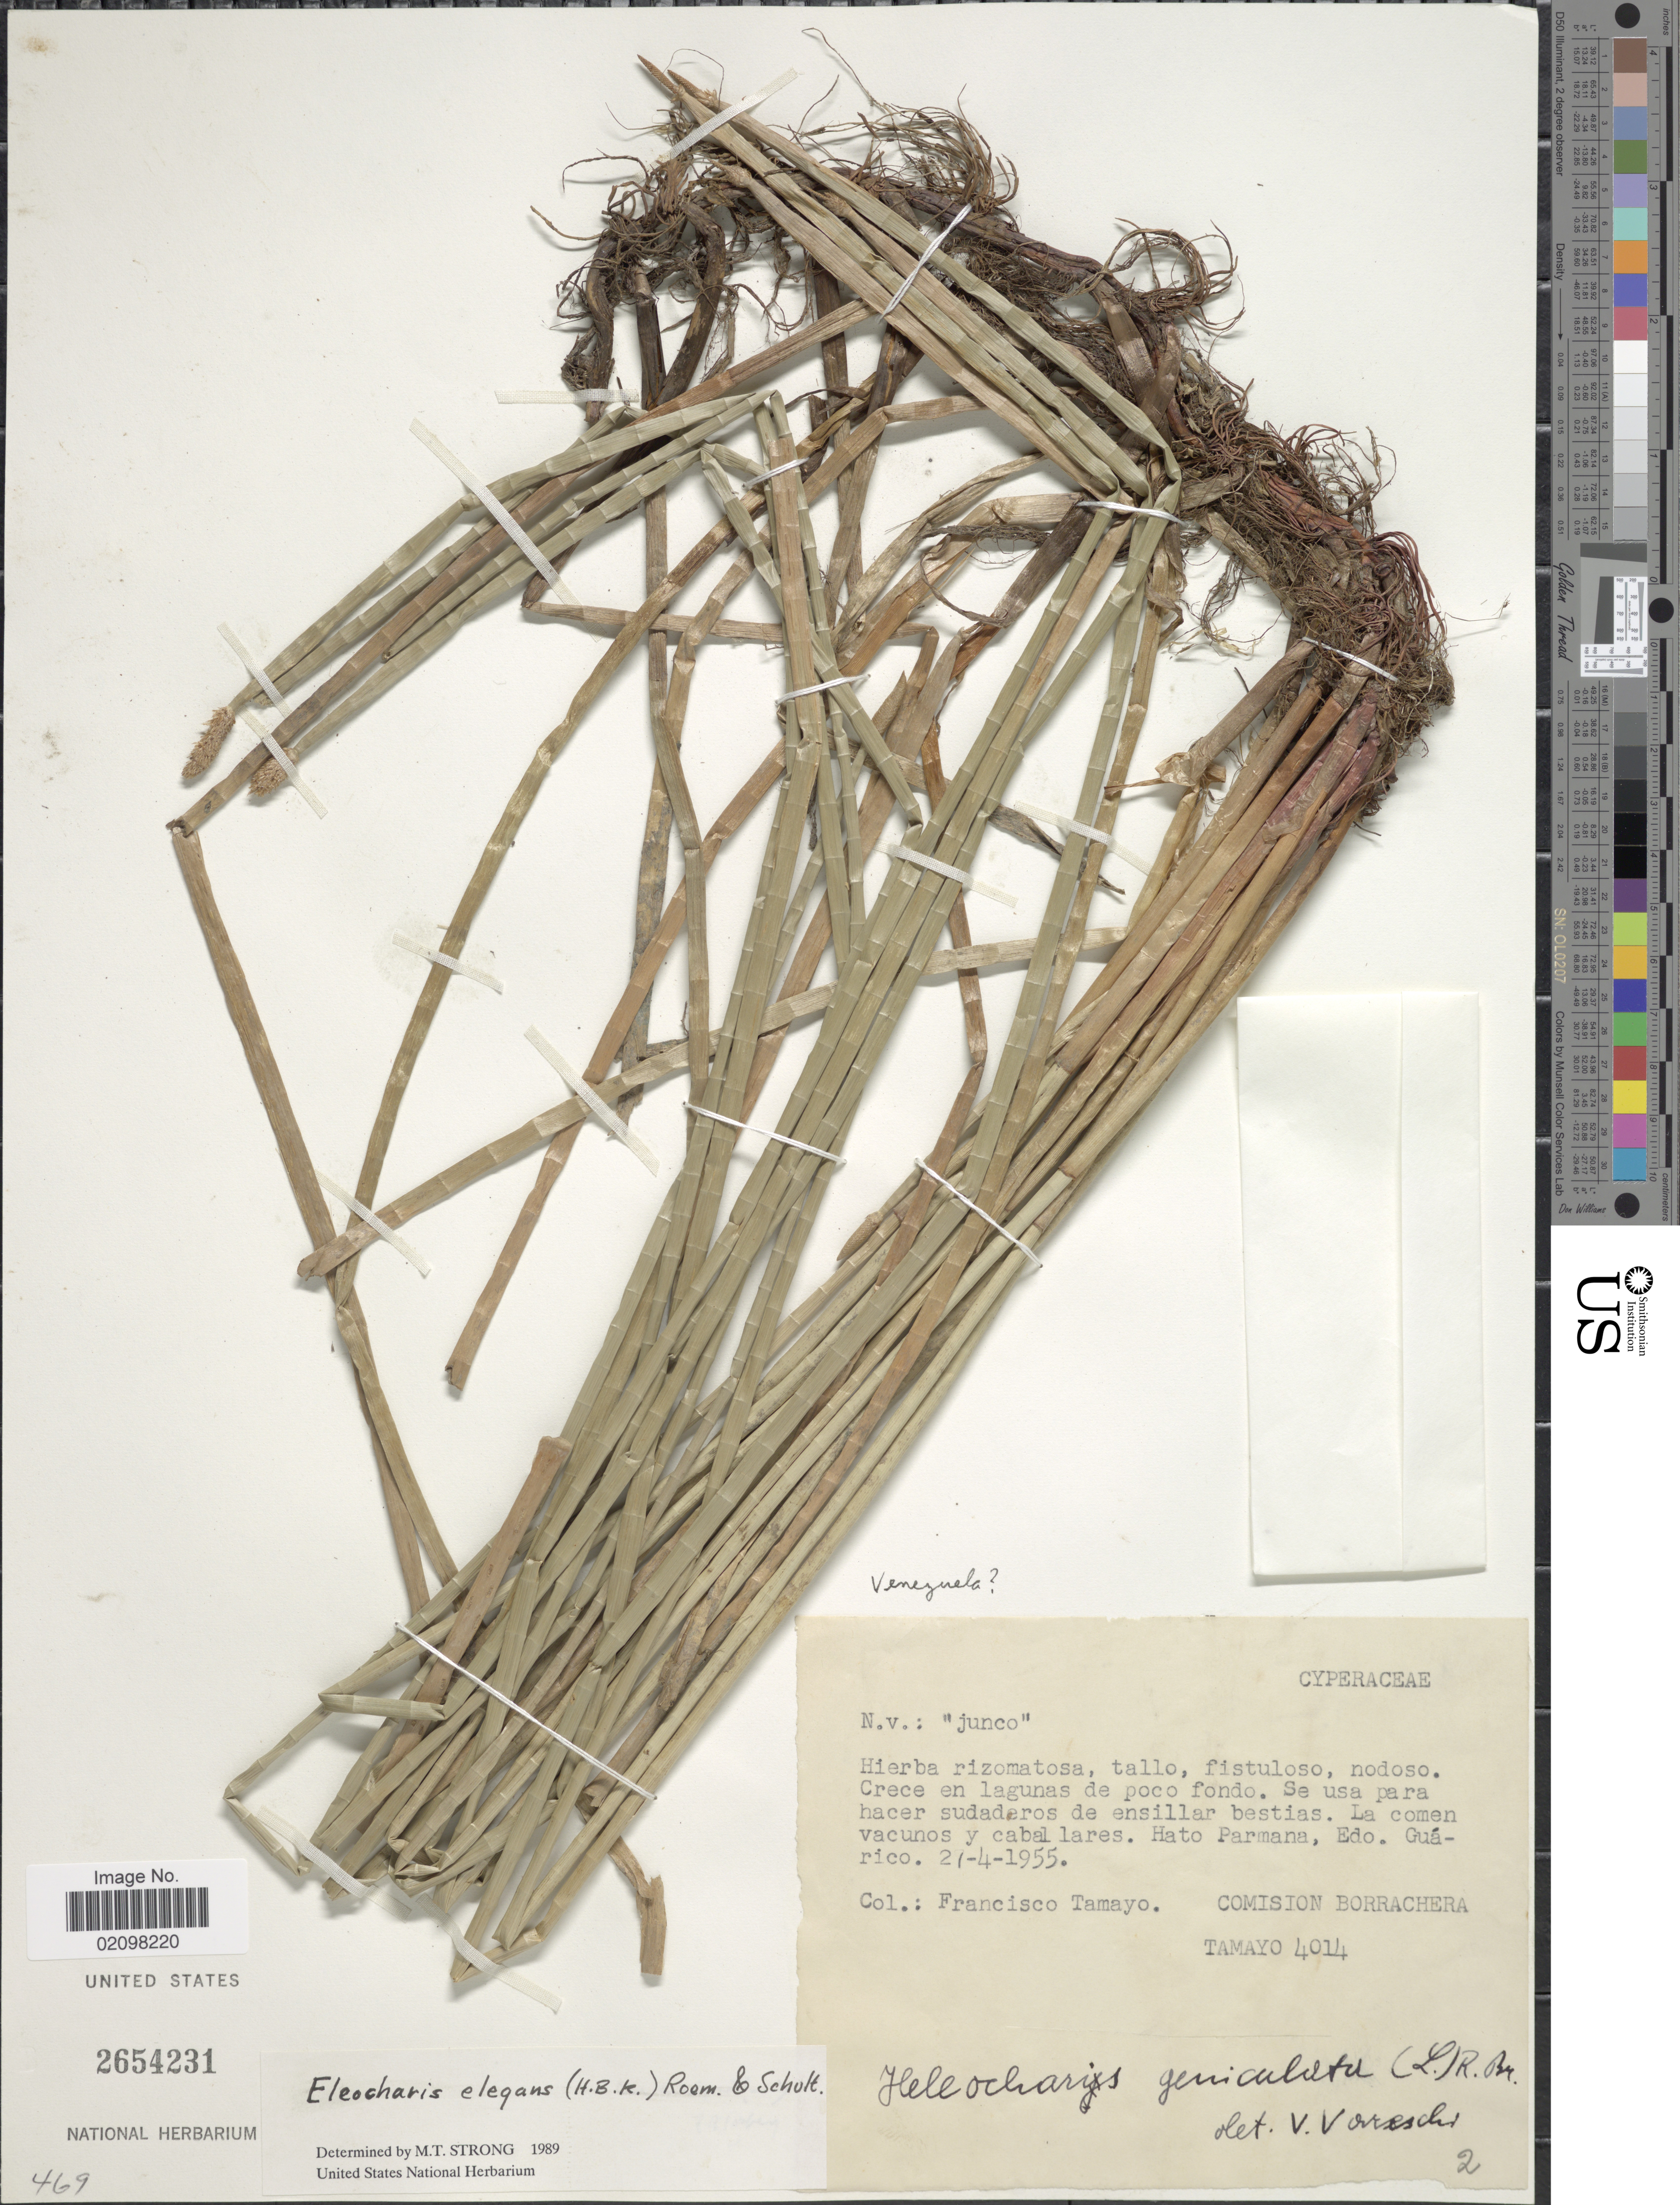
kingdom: Plantae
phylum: Tracheophyta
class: Liliopsida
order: Poales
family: Cyperaceae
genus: Eleocharis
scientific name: Eleocharis elegans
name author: (Kunth) Roem. & Schult.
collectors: F. Tamayo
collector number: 4014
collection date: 1955-04-27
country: Venezuela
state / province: Guárico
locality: Hato Parmana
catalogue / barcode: US 2654231